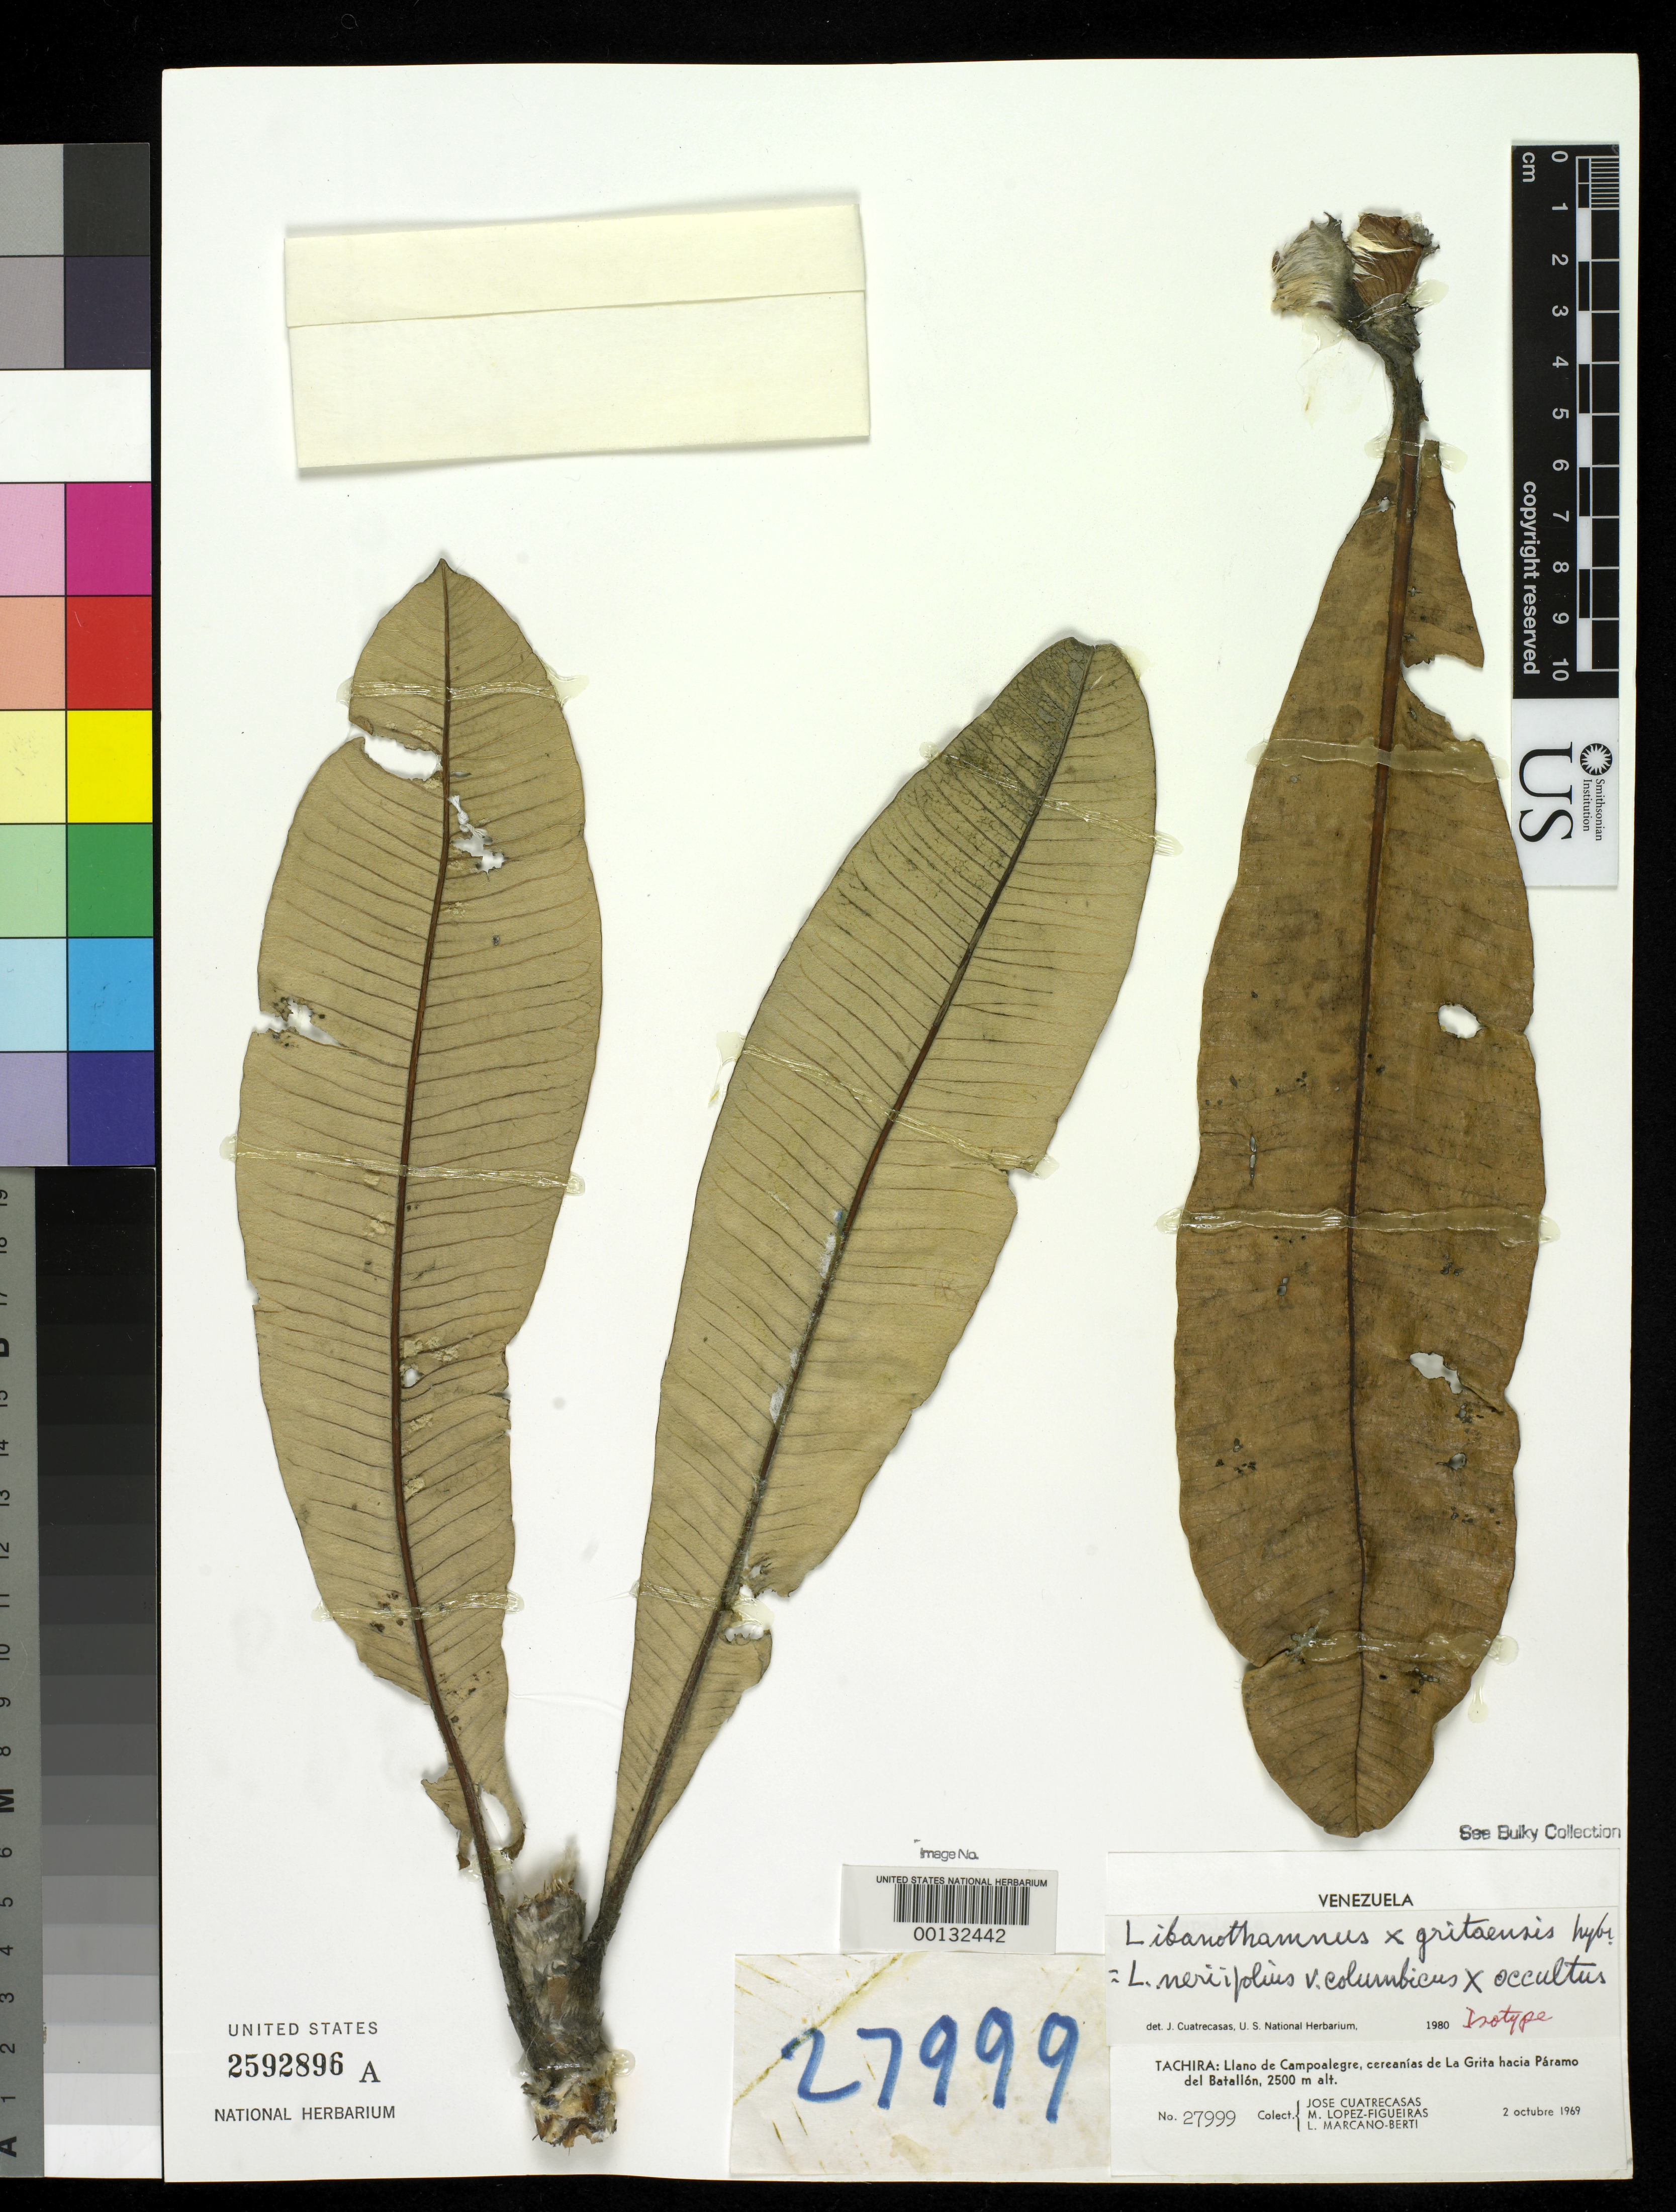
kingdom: Plantae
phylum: Tracheophyta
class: Magnoliopsida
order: Asterales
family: Asteraceae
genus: Libanothamnus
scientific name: Libanothamnus x gritaensis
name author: Cuatrec.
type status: Isotype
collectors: J. Cuatrecasas, M. López Figueiras & L. Marcano-Berti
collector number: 27999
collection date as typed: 02 Oct 1969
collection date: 1969-10-02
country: Venezuela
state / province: Tachira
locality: Llano de Campoalegre, cercanías de La Grita hacia Páramo del Batallon. [Llano de Campoalegre, vicinity of La Grita towards Páramo del Batallon.]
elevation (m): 2500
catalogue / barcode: US 2592896A